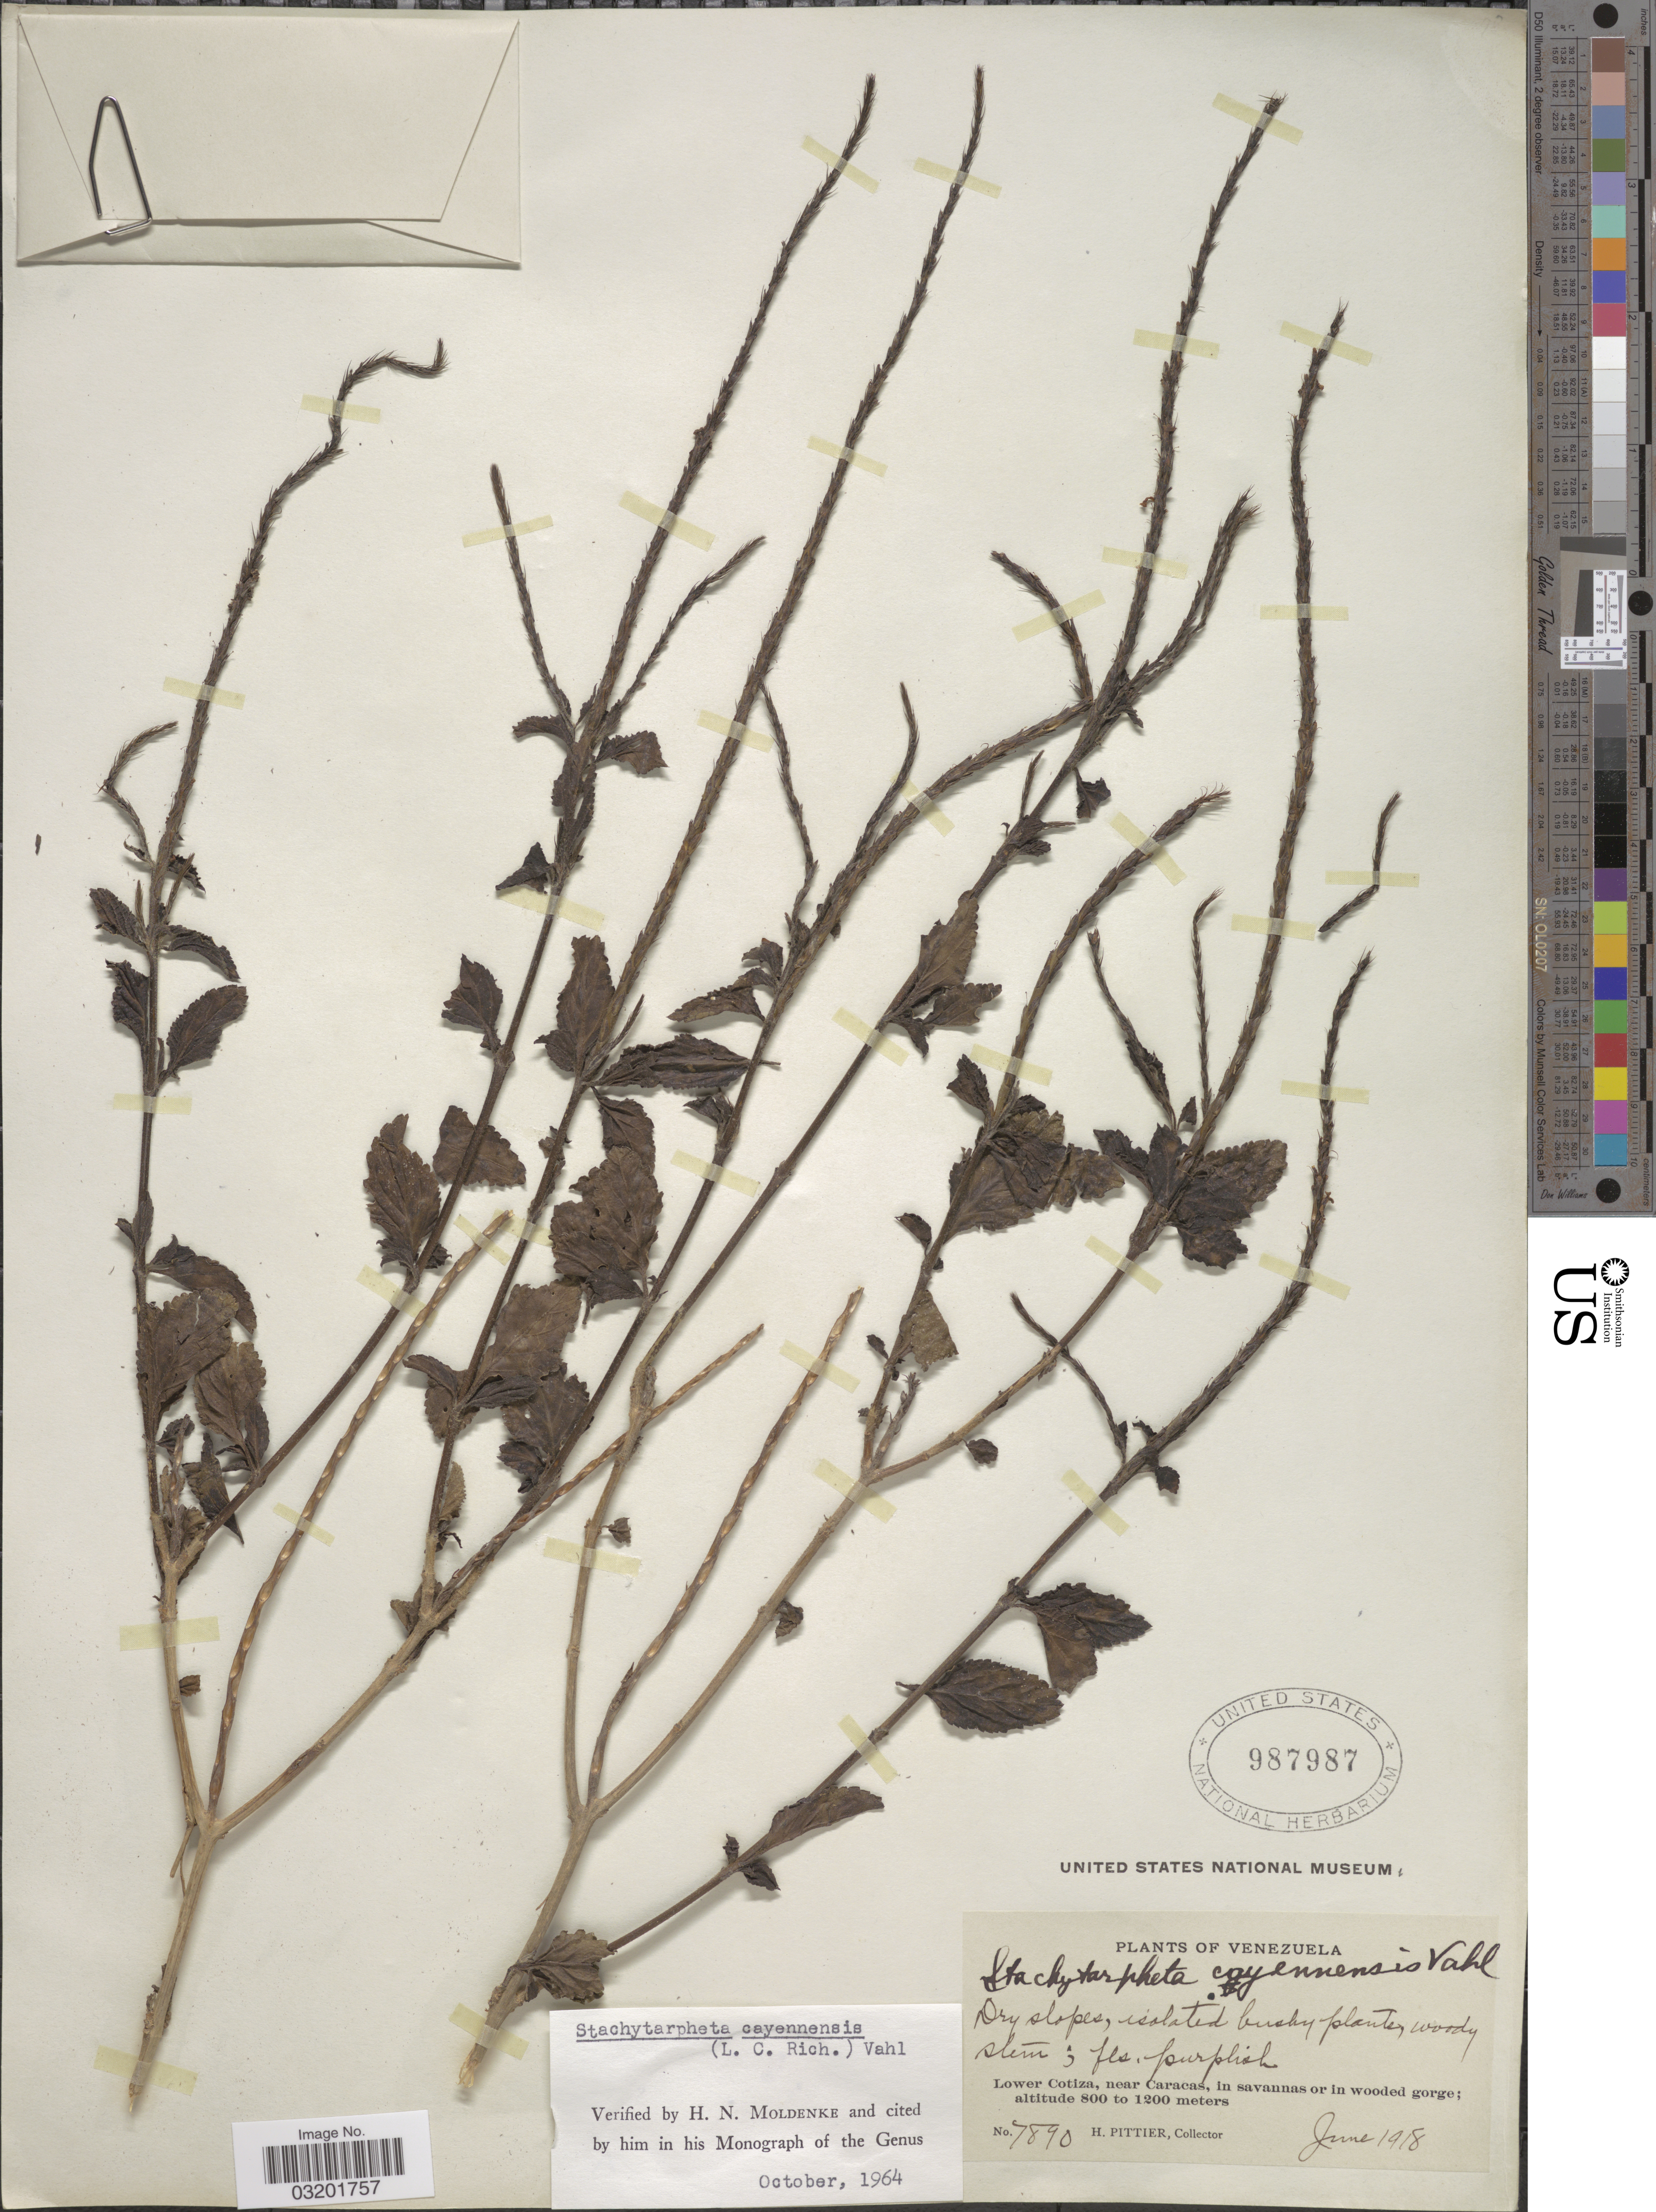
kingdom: Plantae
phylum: Tracheophyta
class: Magnoliopsida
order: Lamiales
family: Verbenaceae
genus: Stachytarpheta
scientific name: Stachytarpheta cayennensis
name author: (Rich.) Vahl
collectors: H. F. Pittier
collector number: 7890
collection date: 1918-06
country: Venezuela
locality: Lower Cotiza, near Caracas, in savannas or in wooded gorge.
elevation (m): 800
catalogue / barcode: US 987987